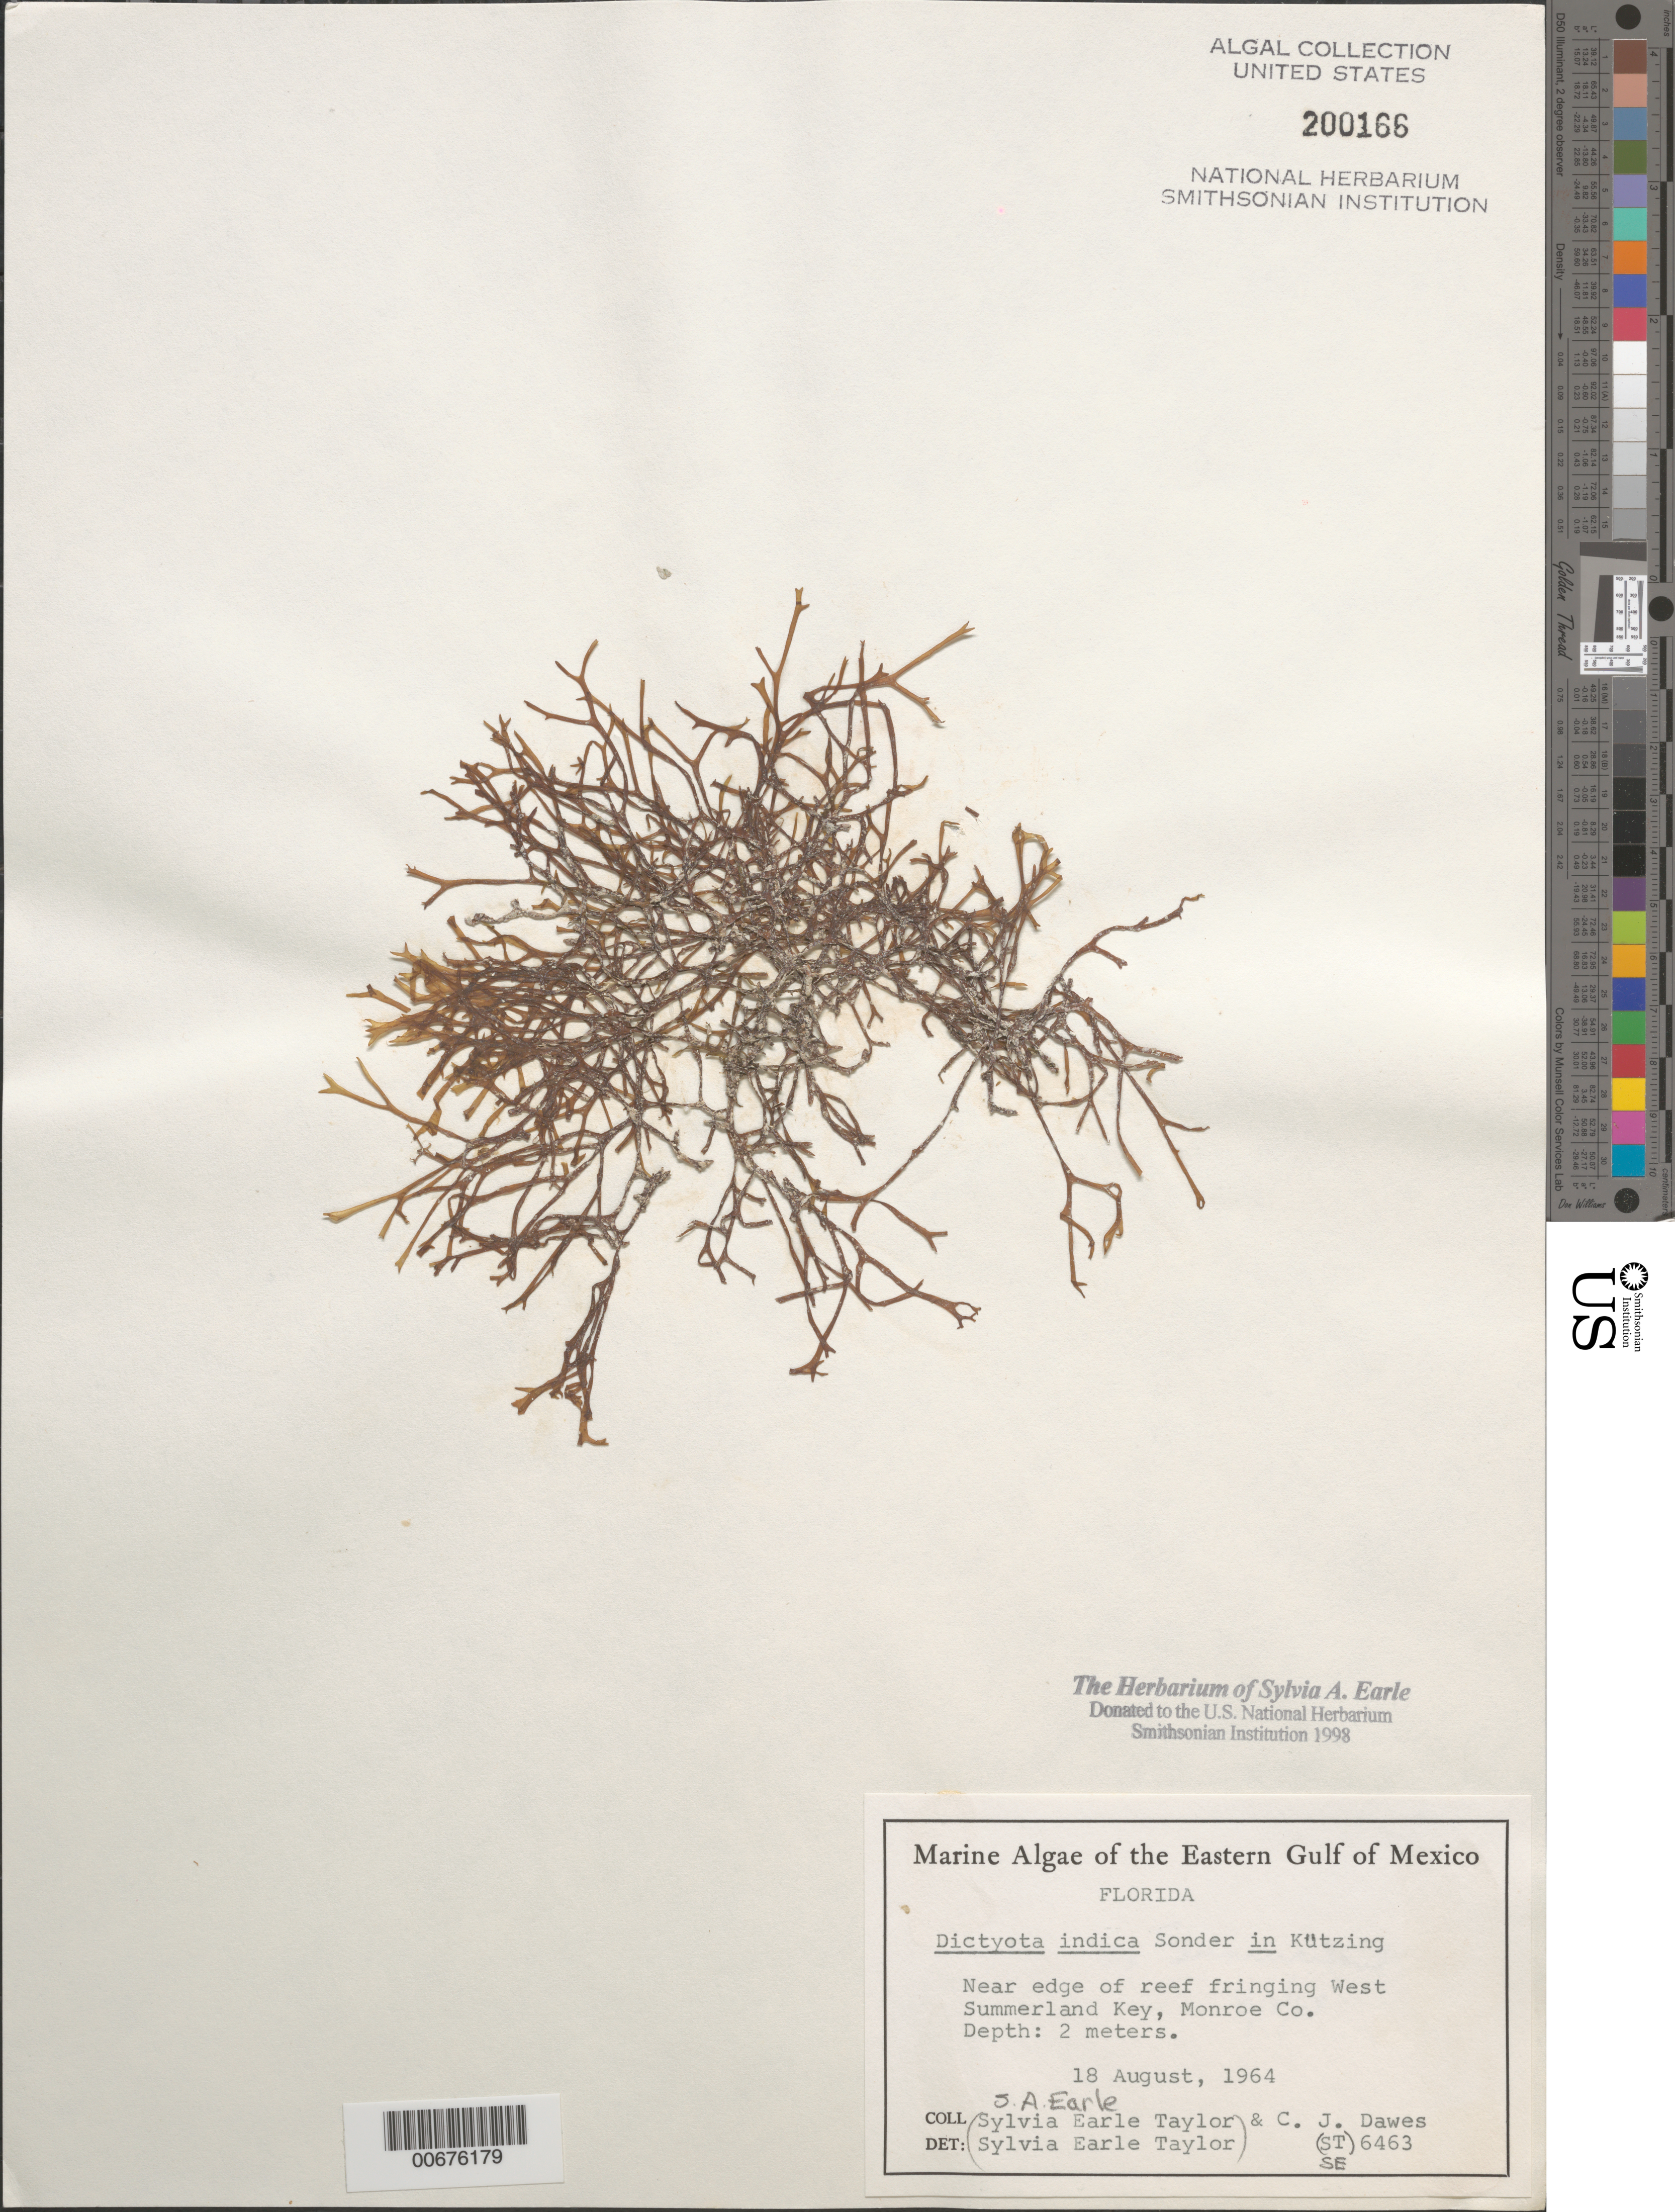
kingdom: Chromista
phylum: Ochrophyta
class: Phaeophyceae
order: Dictyotales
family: Dictyotaceae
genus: Dictyota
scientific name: Dictyota indica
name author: Anand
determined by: Earle, S. A.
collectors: S. A. Earle & C. Dawes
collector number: Se 6463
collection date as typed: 18 Aug 1964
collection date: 1964-08-18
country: United States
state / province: Florida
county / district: Monroe County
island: West Summerland Key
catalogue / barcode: US 200166